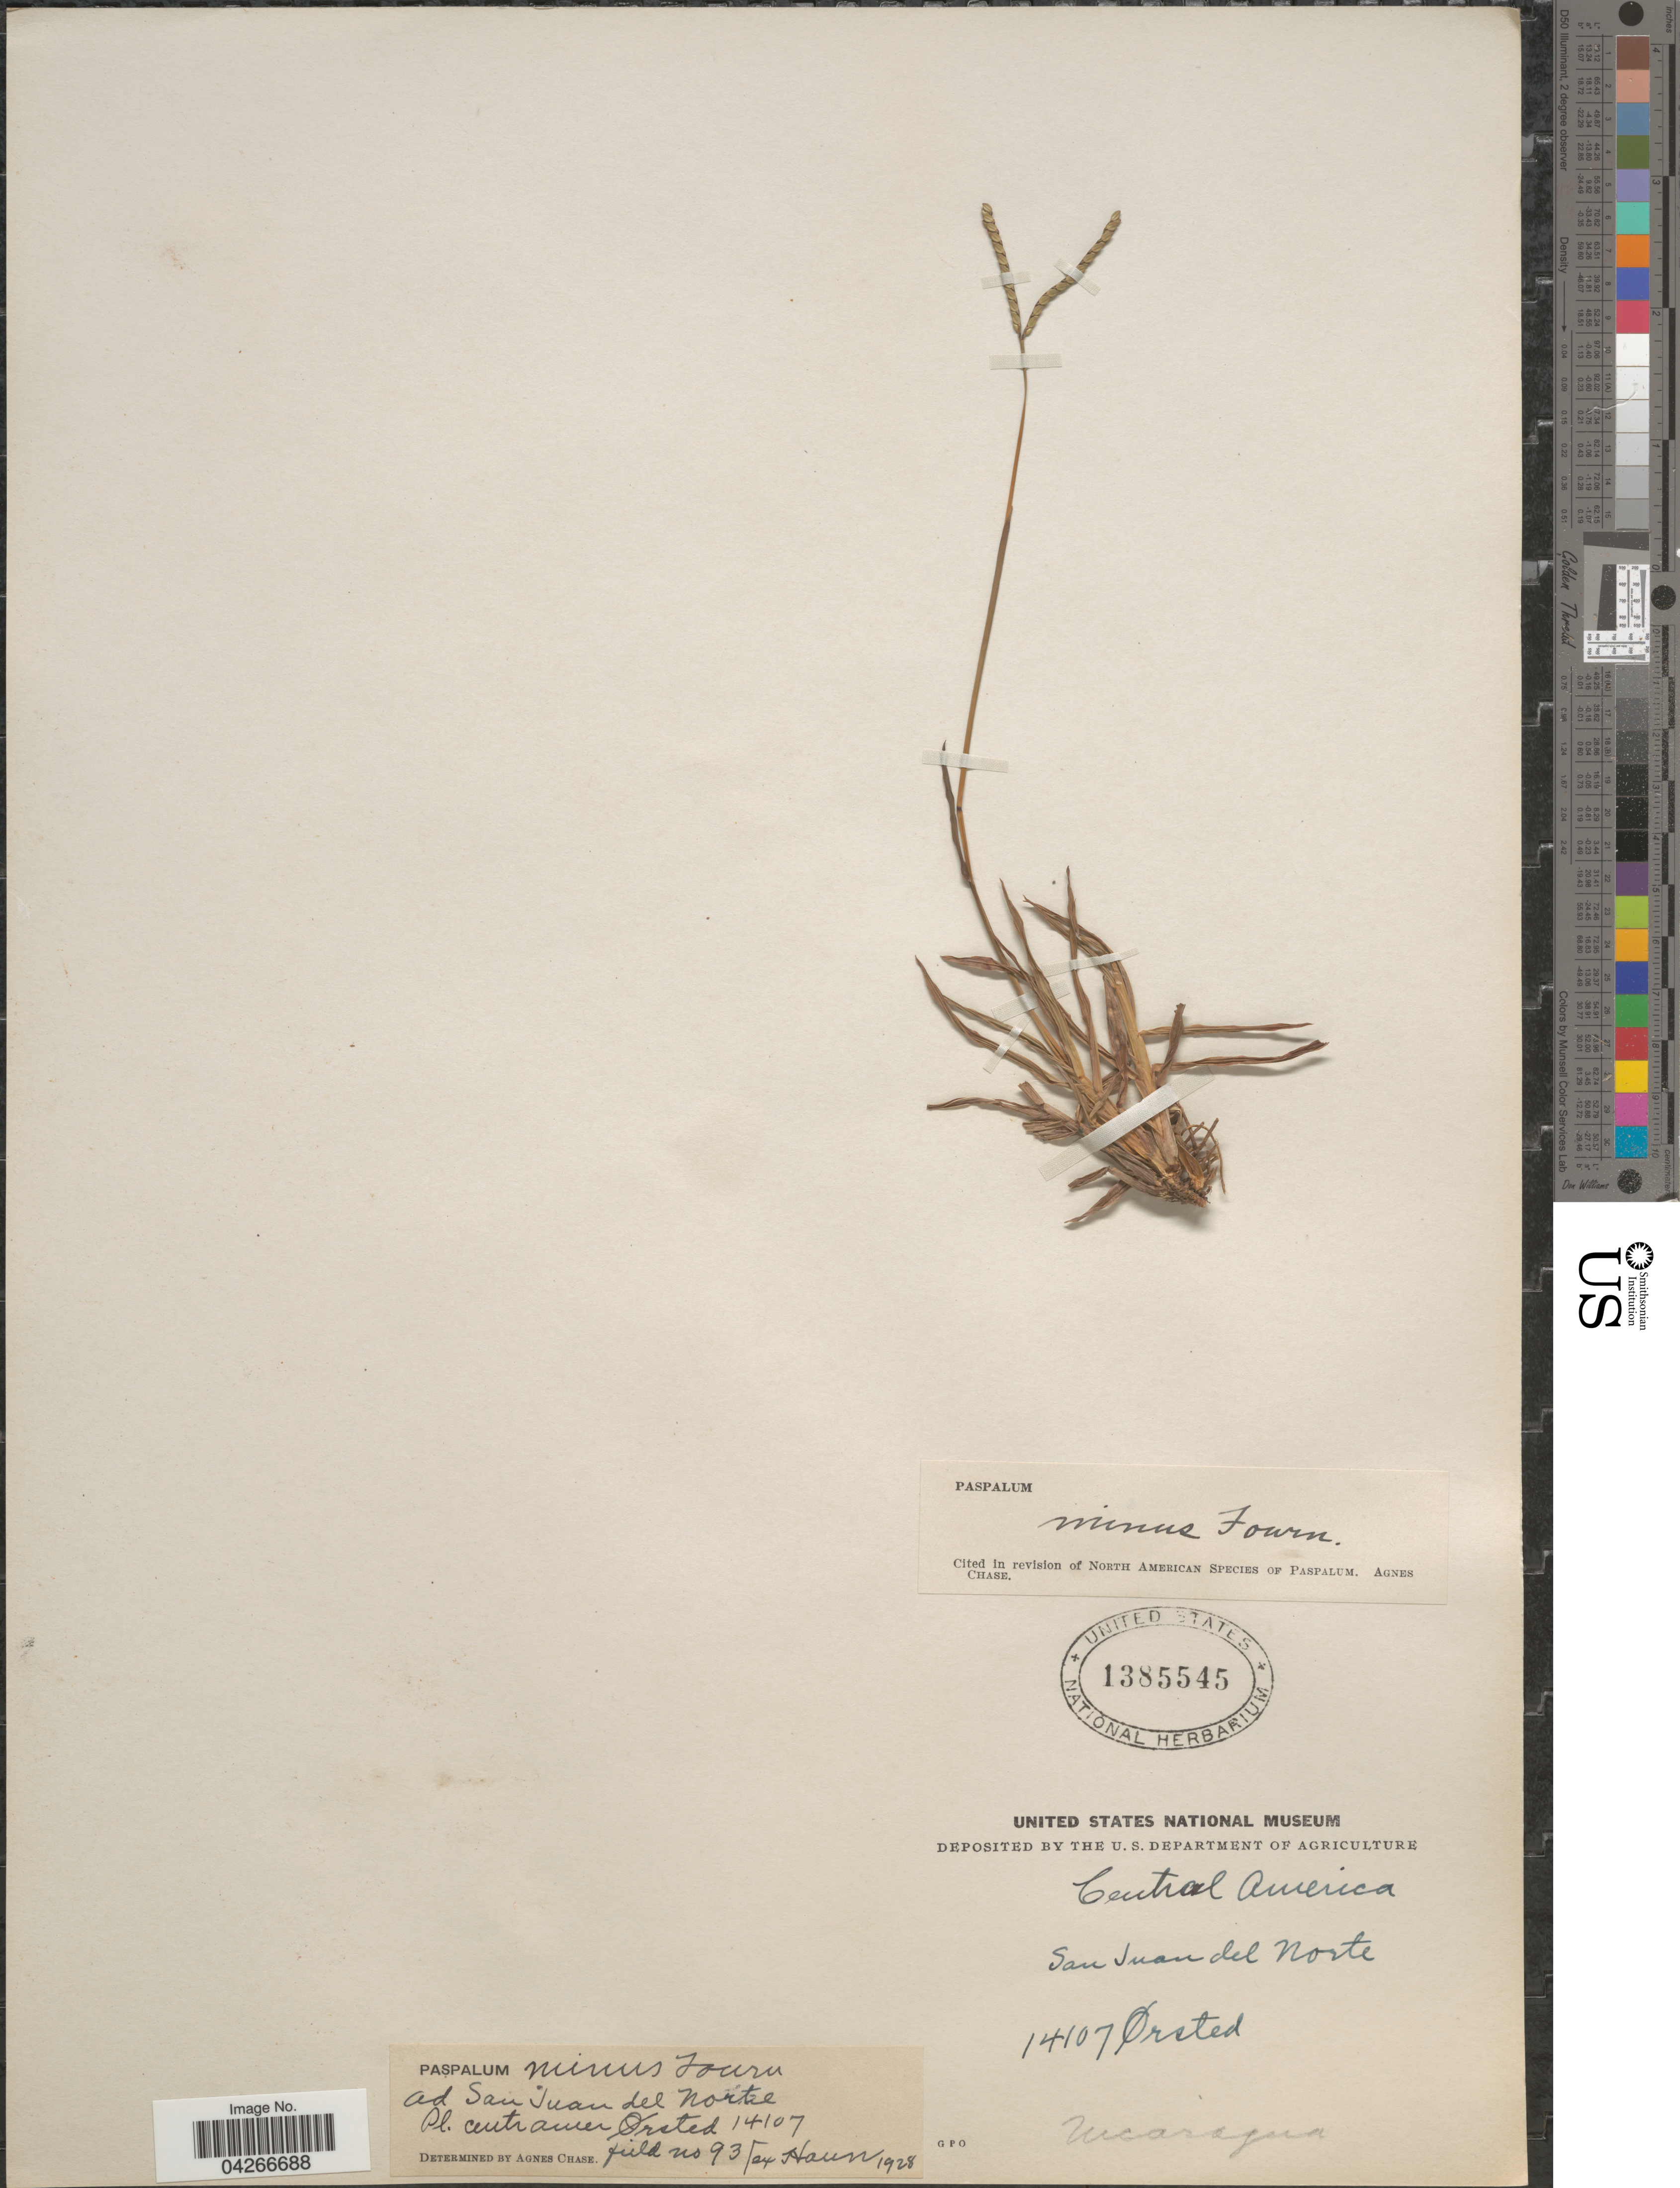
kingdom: Plantae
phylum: Tracheophyta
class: Liliopsida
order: Poales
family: Poaceae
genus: Paspalum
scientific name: Paspalum minus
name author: E. Fourn.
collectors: Ørsted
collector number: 14107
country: Nicaragua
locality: San Juan del Norte.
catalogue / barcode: US 1385545